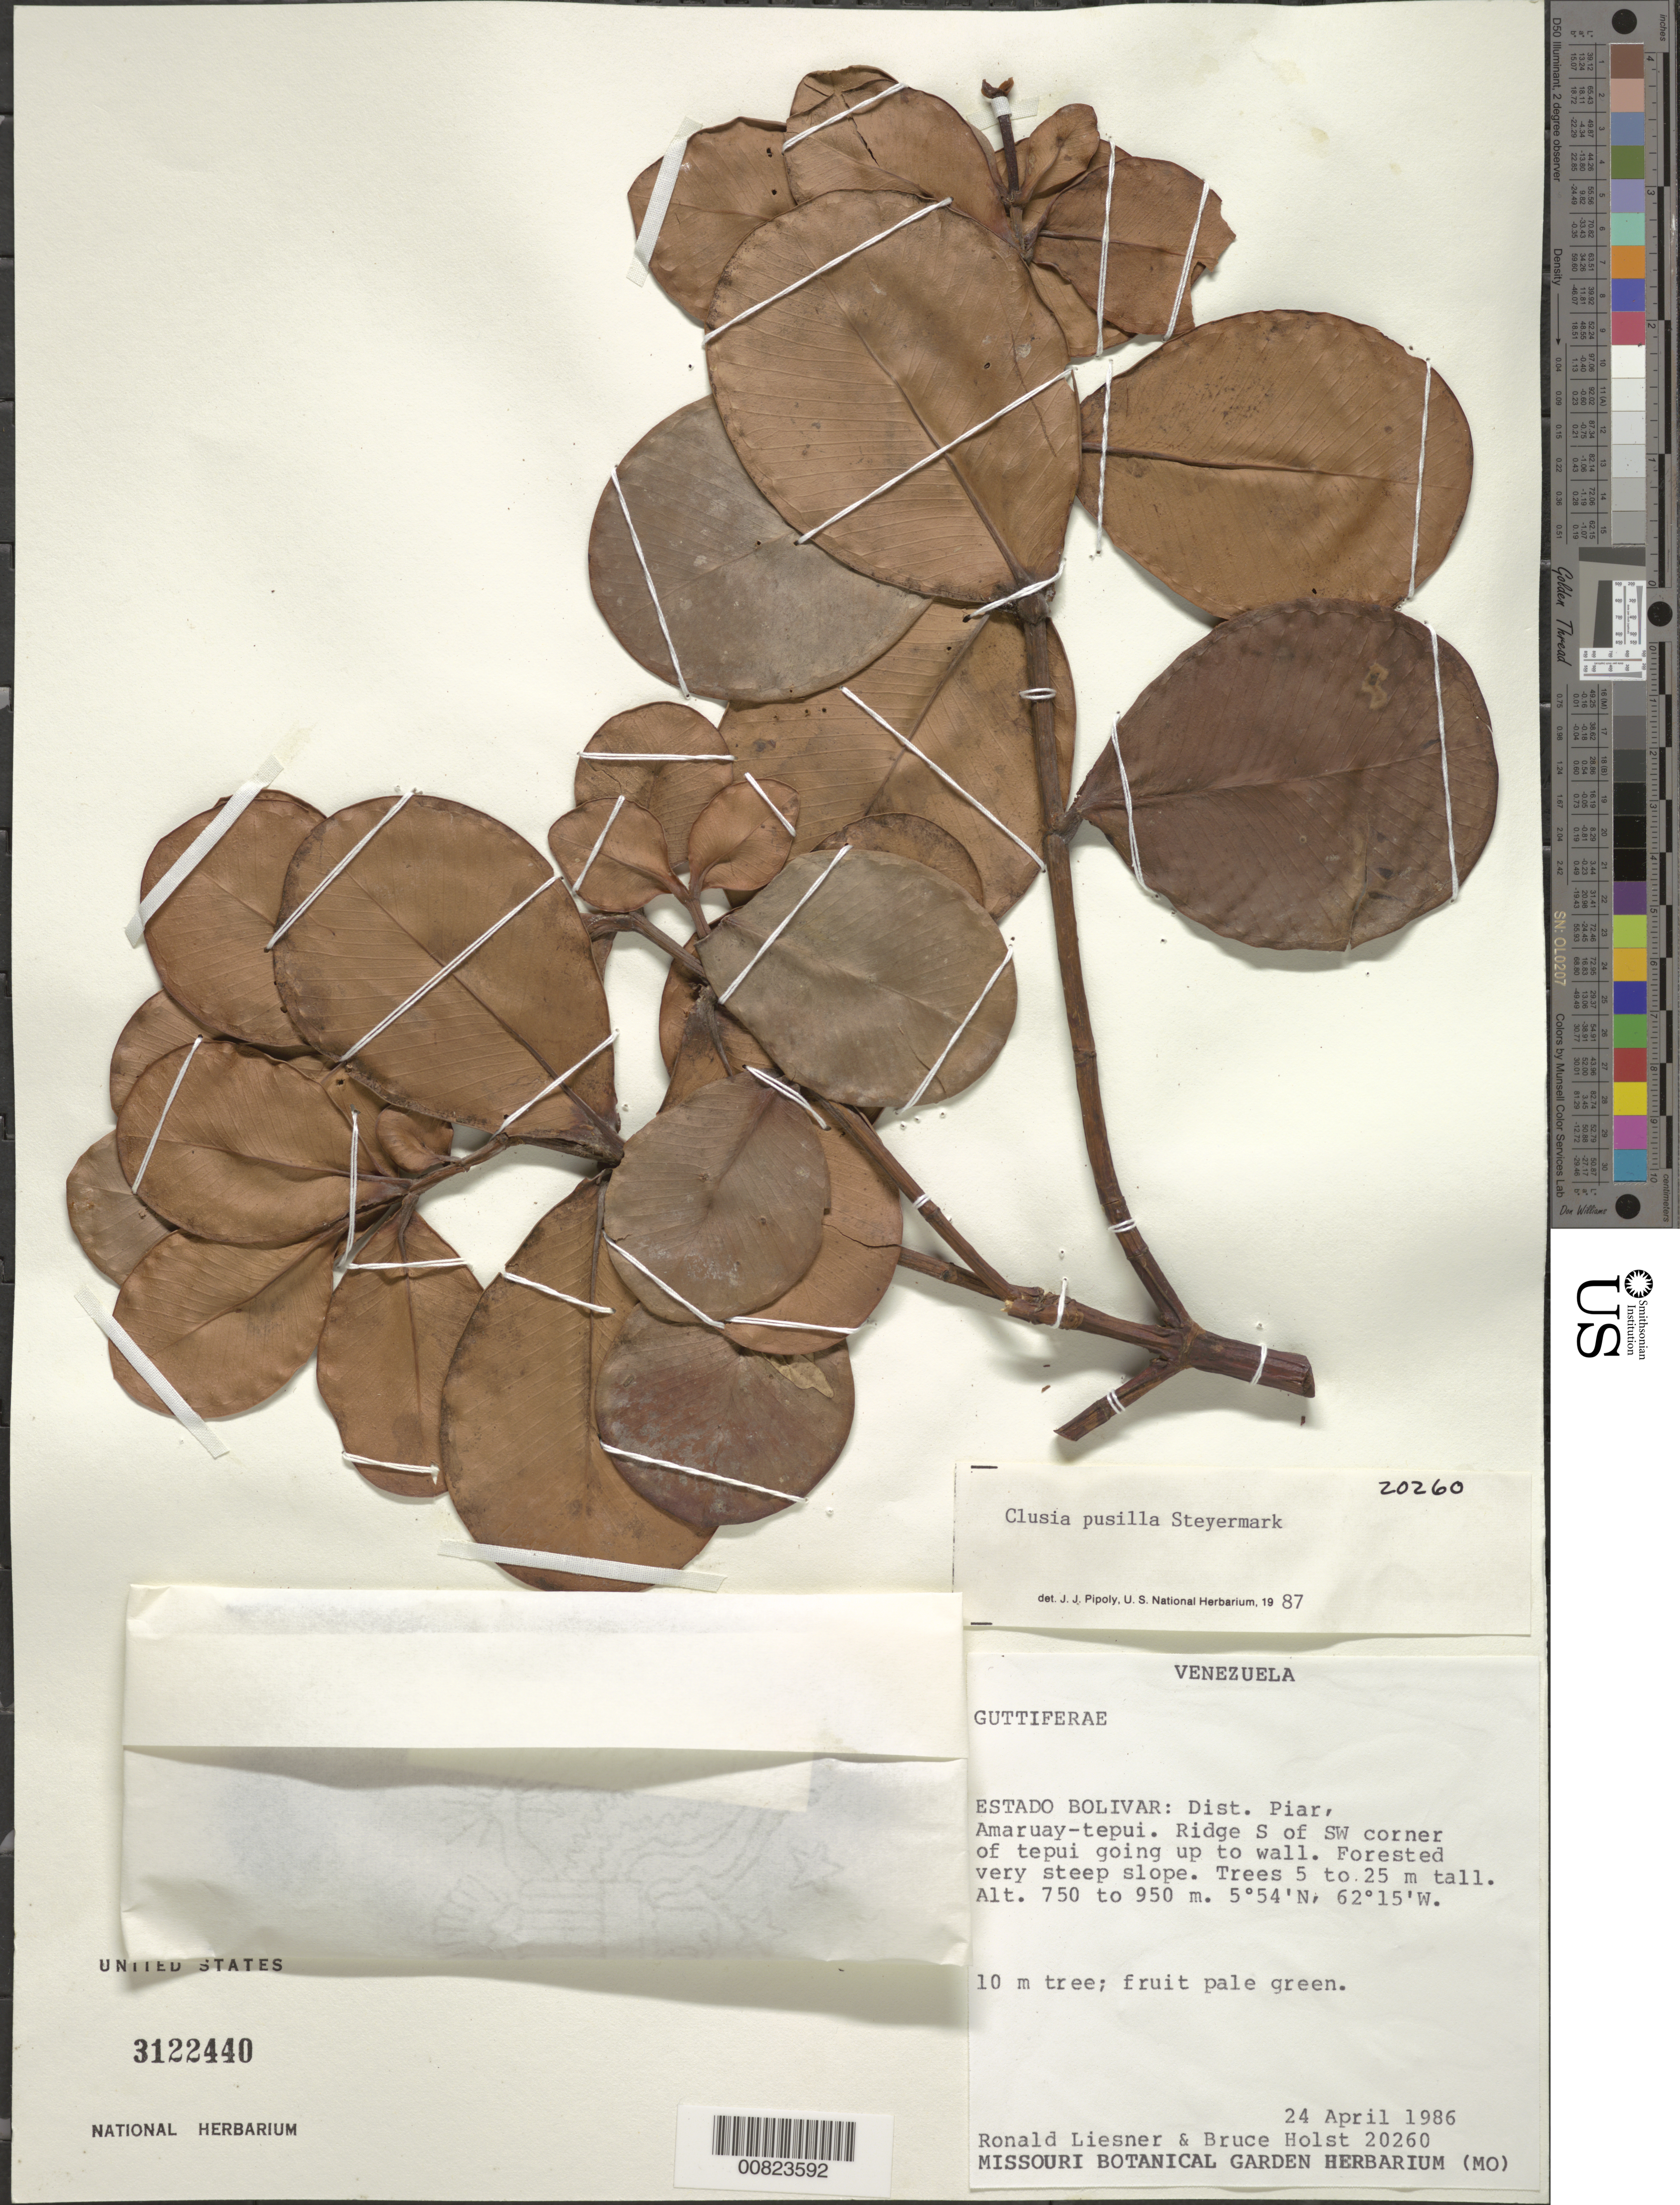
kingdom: Plantae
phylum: Tracheophyta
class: Magnoliopsida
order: Malpighiales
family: Clusiaceae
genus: Clusia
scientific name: Clusia pusilla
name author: Steyerm.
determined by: Pipoly, J. J., III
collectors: R. L. Liesner & B. Holst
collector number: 20260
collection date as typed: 24-Apr-86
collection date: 1986-04-24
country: Venezuela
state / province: Bolívar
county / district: Piar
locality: Amaruay-tepuí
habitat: Ridge S of SW corner of tepui going up to wall; forested very steep slope; trees 5 to 25m tall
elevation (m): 750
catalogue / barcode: US 3122440